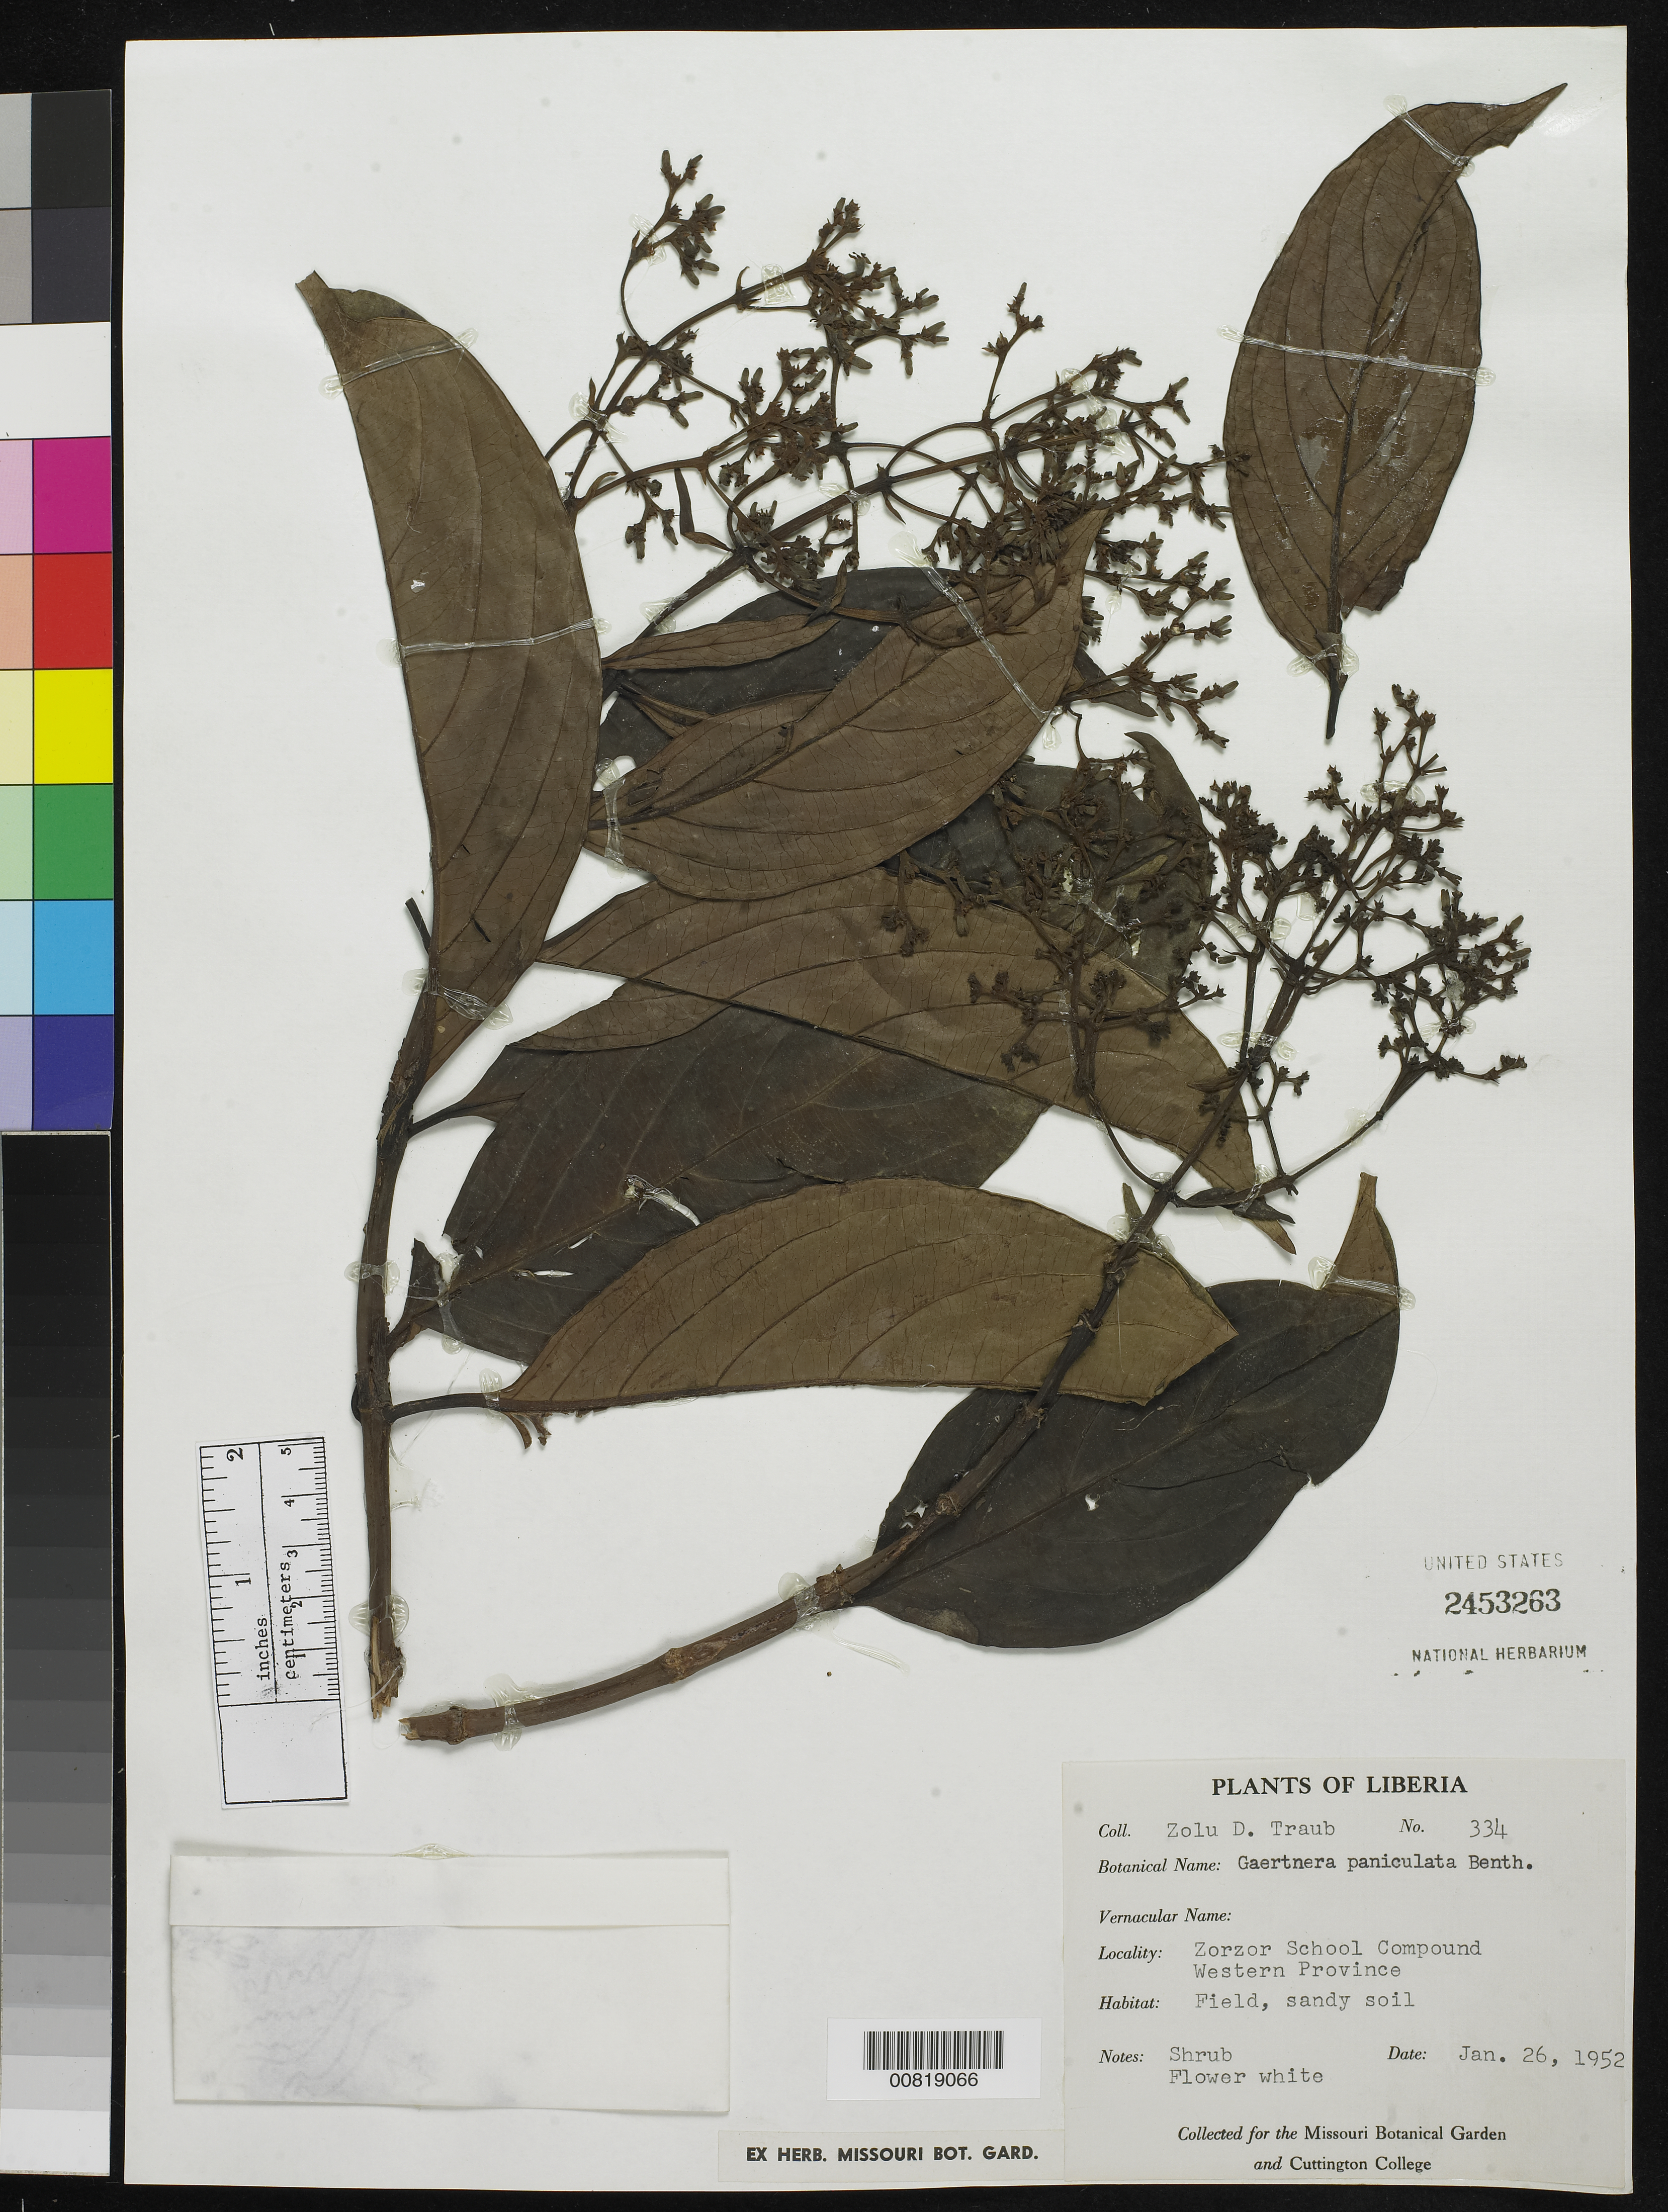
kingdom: Plantae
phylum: Tracheophyta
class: Magnoliopsida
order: Gentianales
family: Rubiaceae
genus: Gaertnera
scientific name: Gaertnera paniculata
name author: Benth.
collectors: Z. D. Traub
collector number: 334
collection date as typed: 26 Jan 1952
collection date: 1952-01-26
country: Liberia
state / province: Lofa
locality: Western Province: Zorzor School Compound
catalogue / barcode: US 2453263